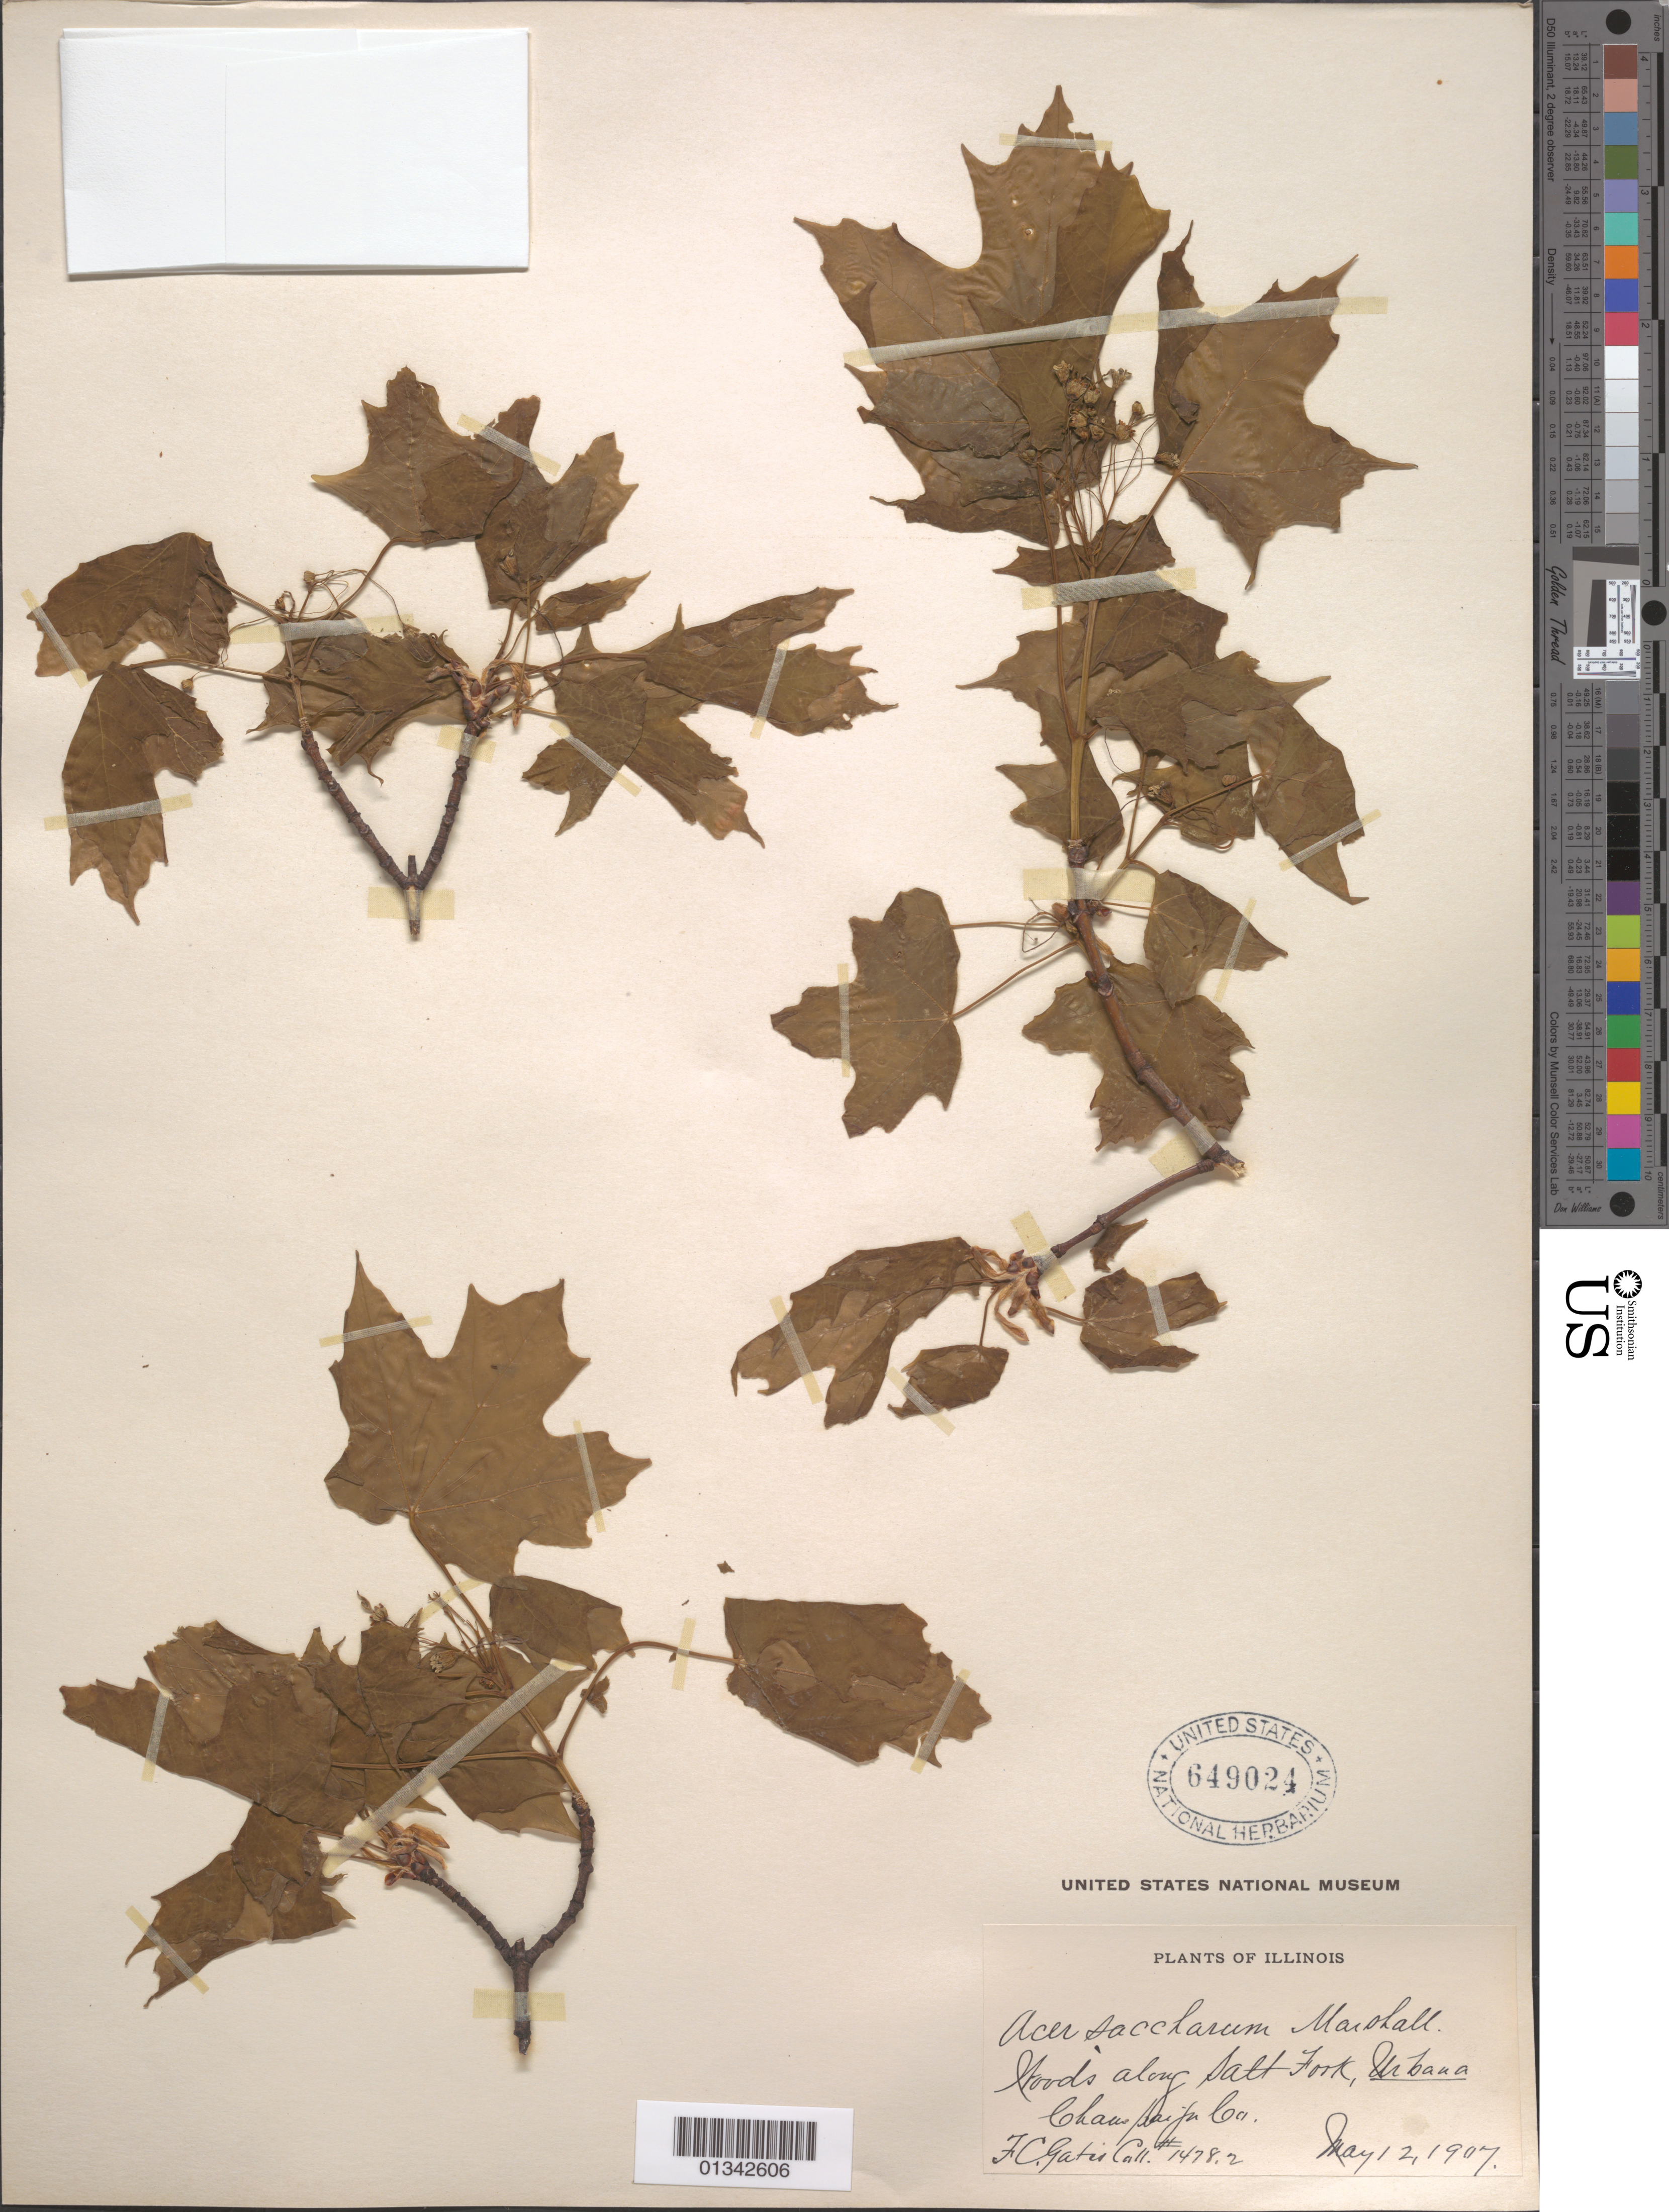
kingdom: Plantae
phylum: Tracheophyta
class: Magnoliopsida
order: Sapindales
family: Sapindaceae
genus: Acer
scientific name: Acer saccharum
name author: Marshall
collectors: F. C. Gates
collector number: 1478.2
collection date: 1907-05-12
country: United States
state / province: Illinois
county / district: Champaign County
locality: Salt Fork, Urbana, Champaign County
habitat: Woods along Salt Fork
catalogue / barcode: US 649024